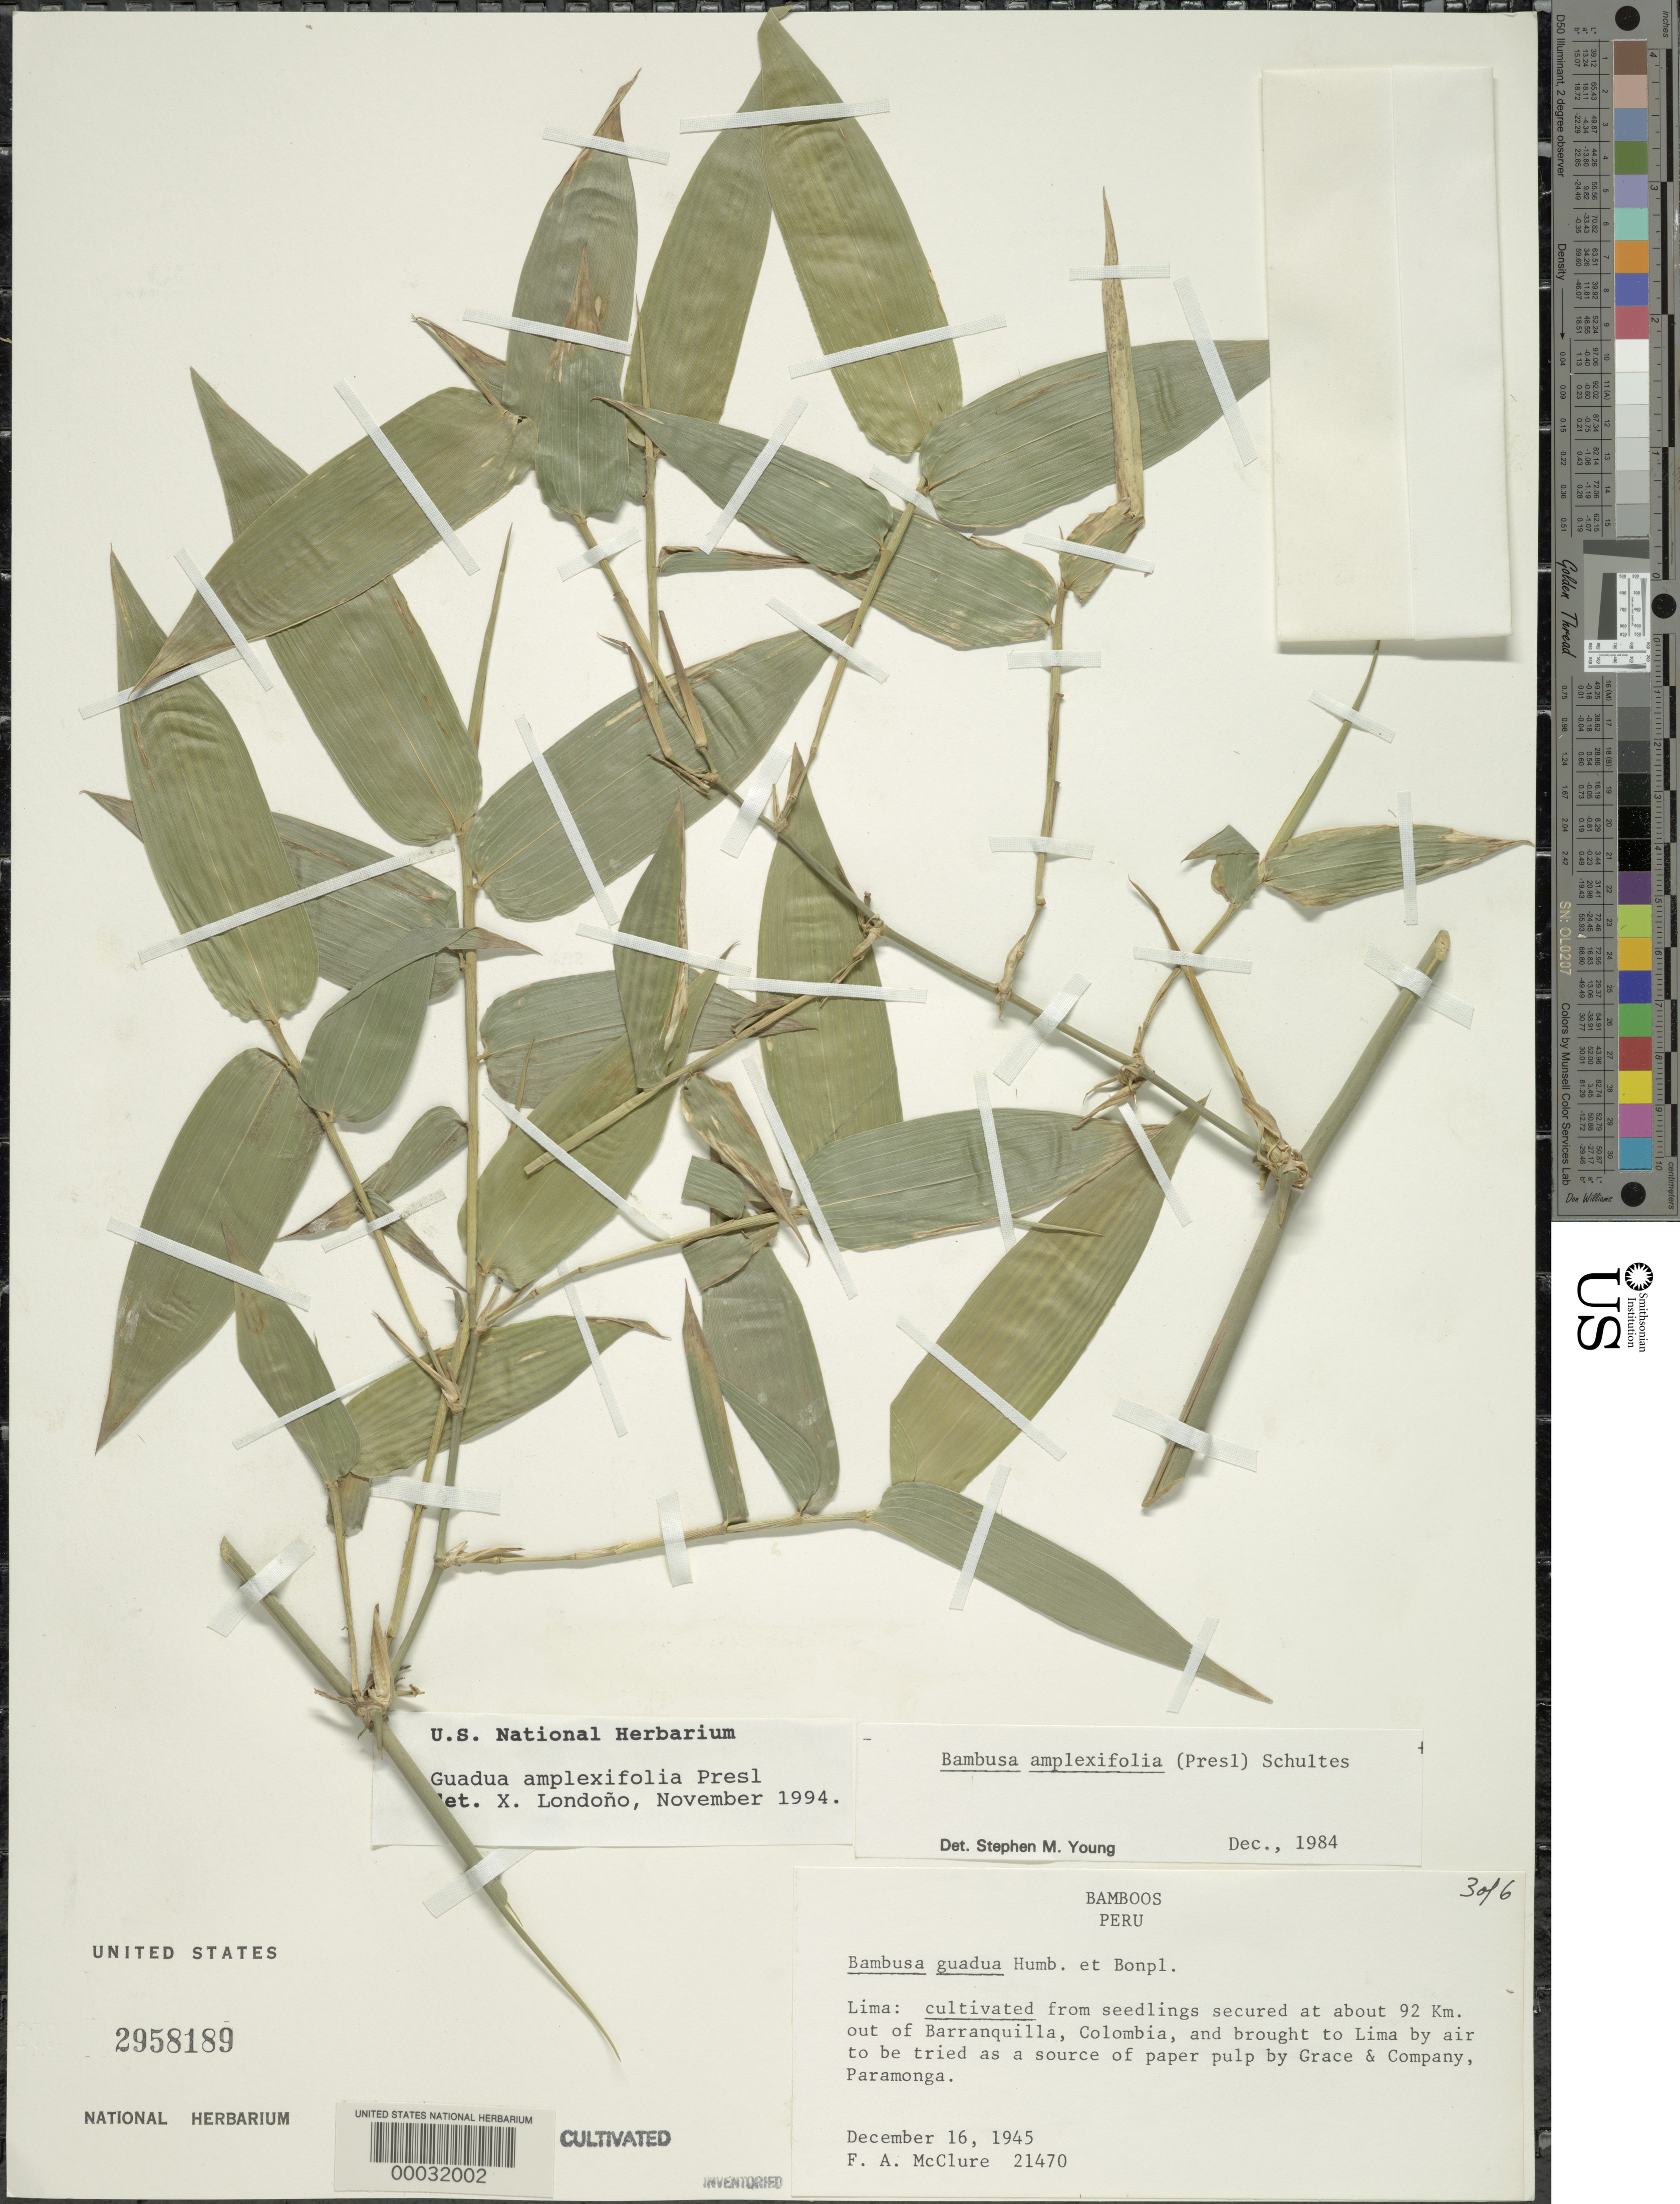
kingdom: Plantae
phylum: Tracheophyta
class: Liliopsida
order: Poales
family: Poaceae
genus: Guadua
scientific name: Guadua amplexifolia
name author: J. Presl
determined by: Londoño, X., (TULV), Jardin Botanico "Juan Maria Cespedes"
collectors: F. A. McClure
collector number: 21470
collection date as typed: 16 Dec 1945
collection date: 1945-12-16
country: Peru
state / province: Lima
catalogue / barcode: US 2958189